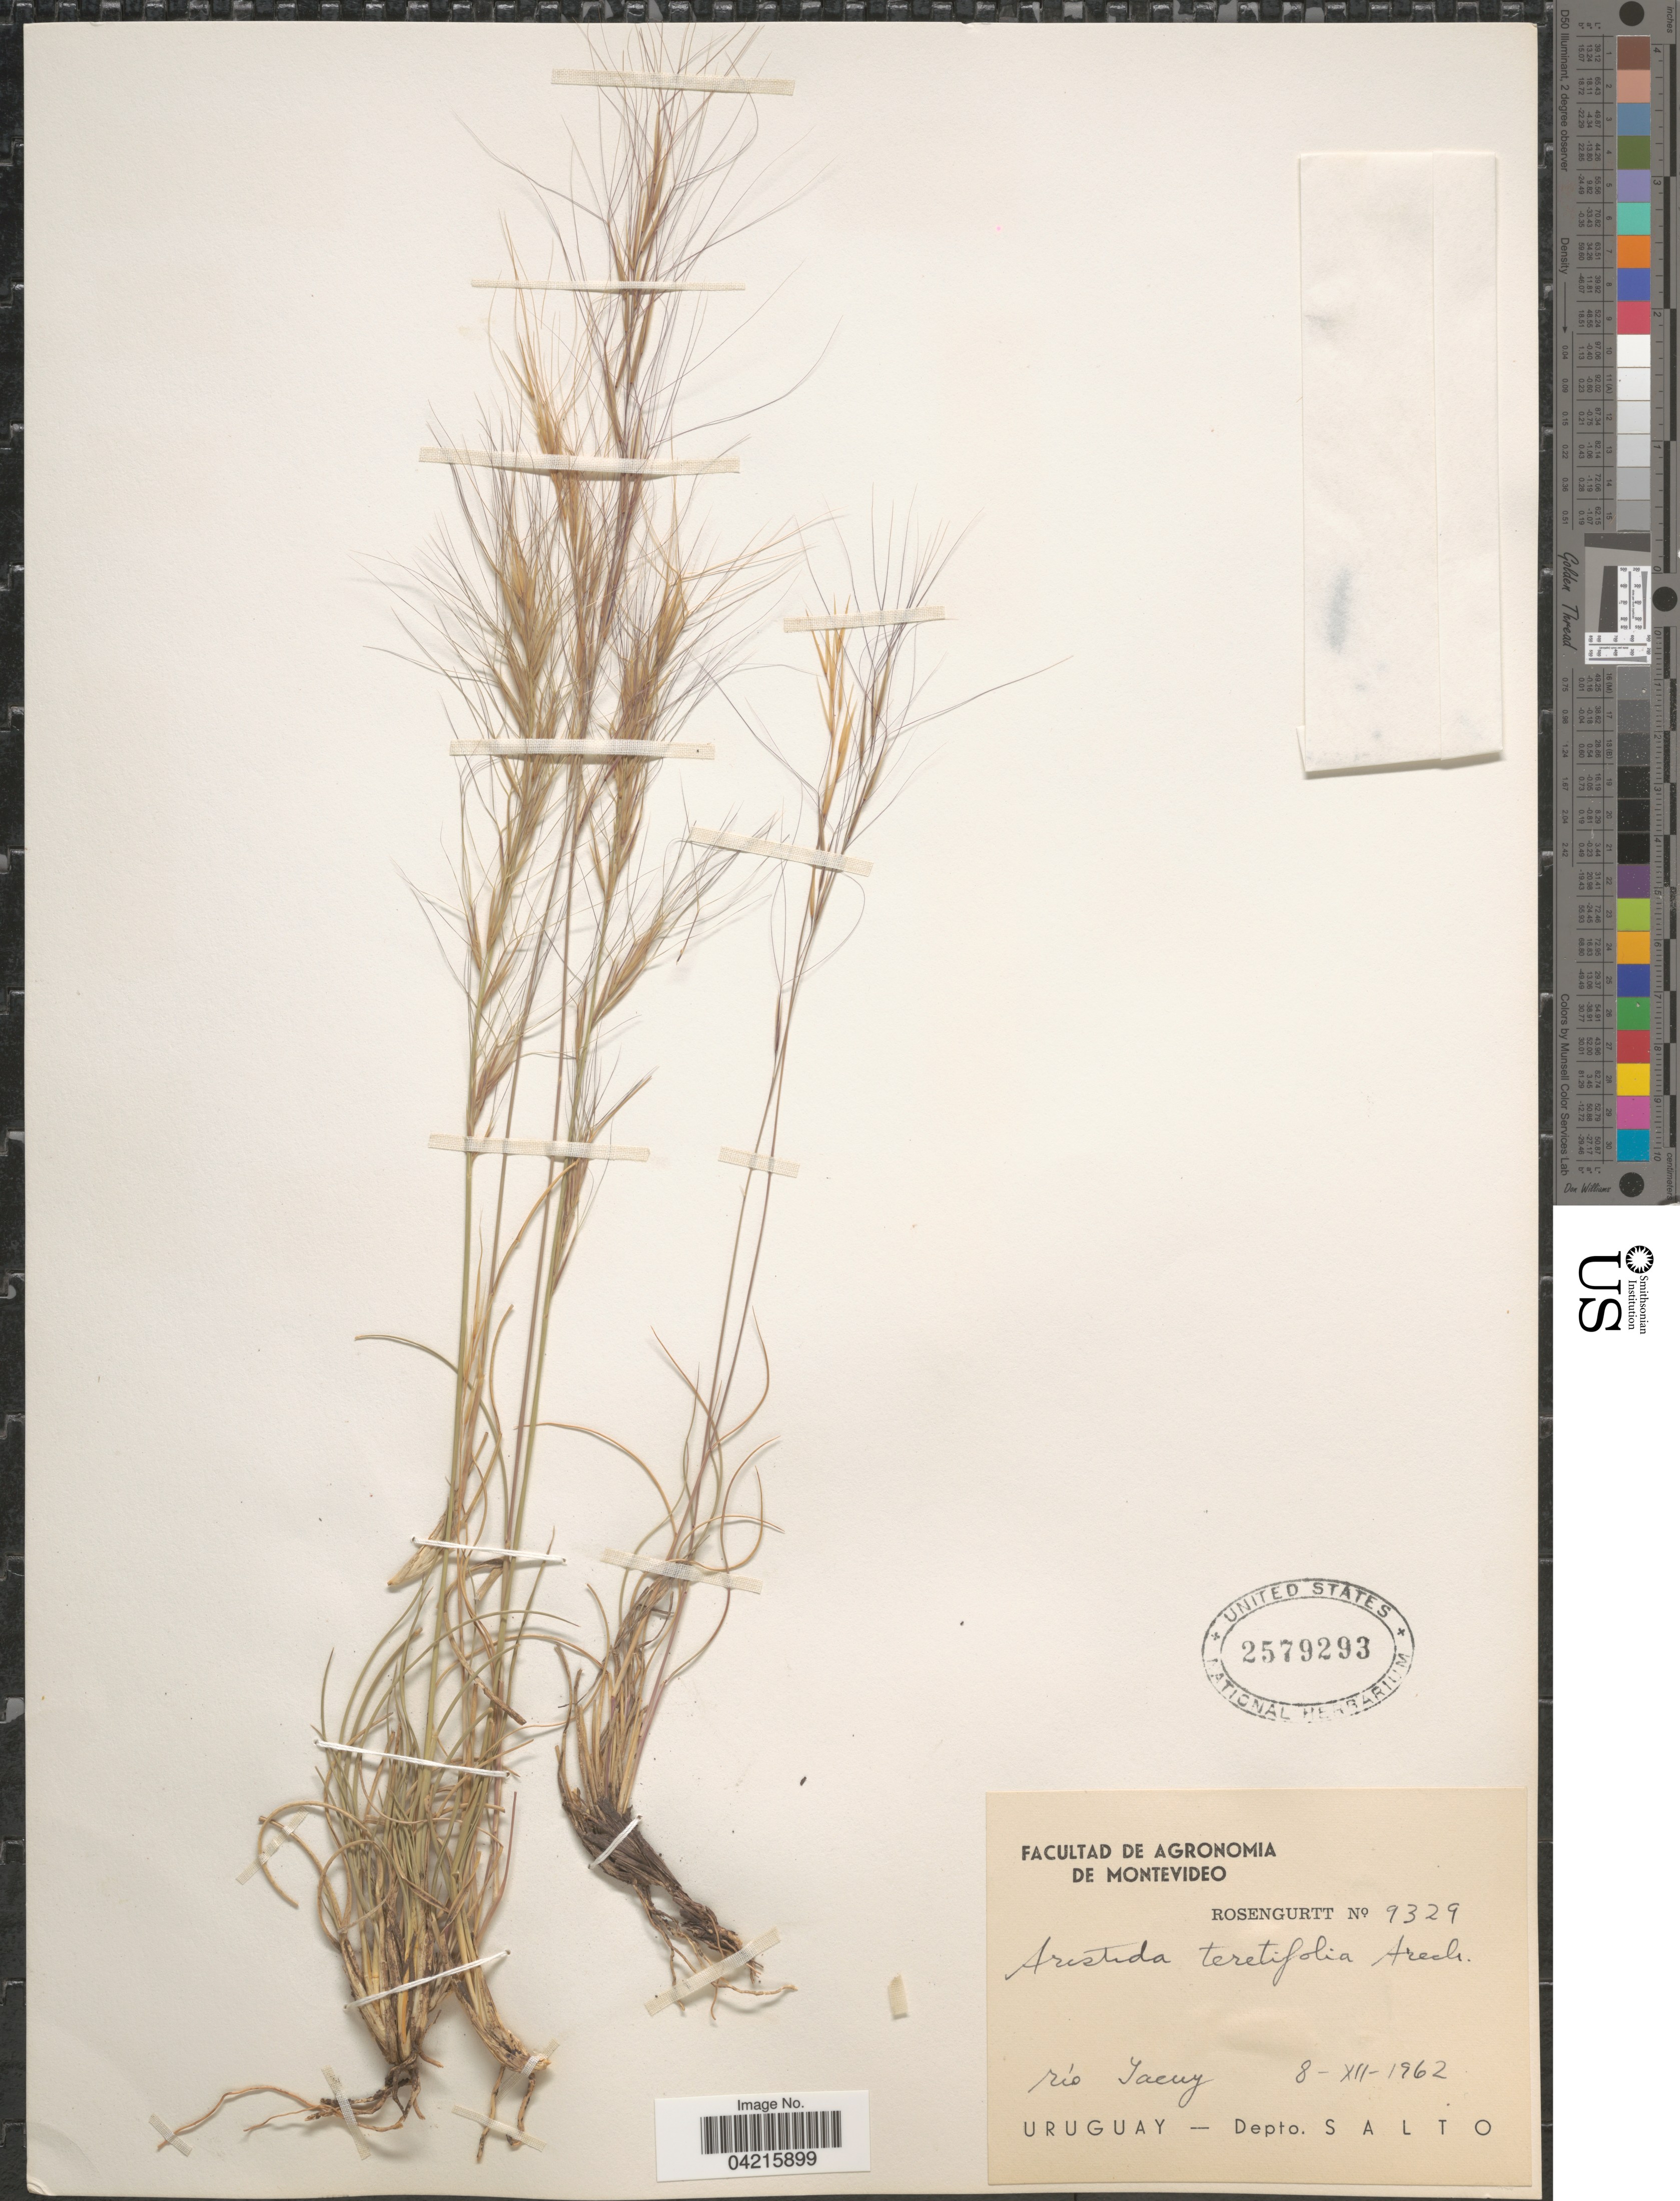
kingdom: Plantae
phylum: Tracheophyta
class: Liliopsida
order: Poales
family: Poaceae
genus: Aristida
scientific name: Aristida teretifolia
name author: Arechav.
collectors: Rosengurtt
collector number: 9329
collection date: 1962-12-08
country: Uruguay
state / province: Salto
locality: Río Tacuy. Depto. Salto.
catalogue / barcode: US 2579293